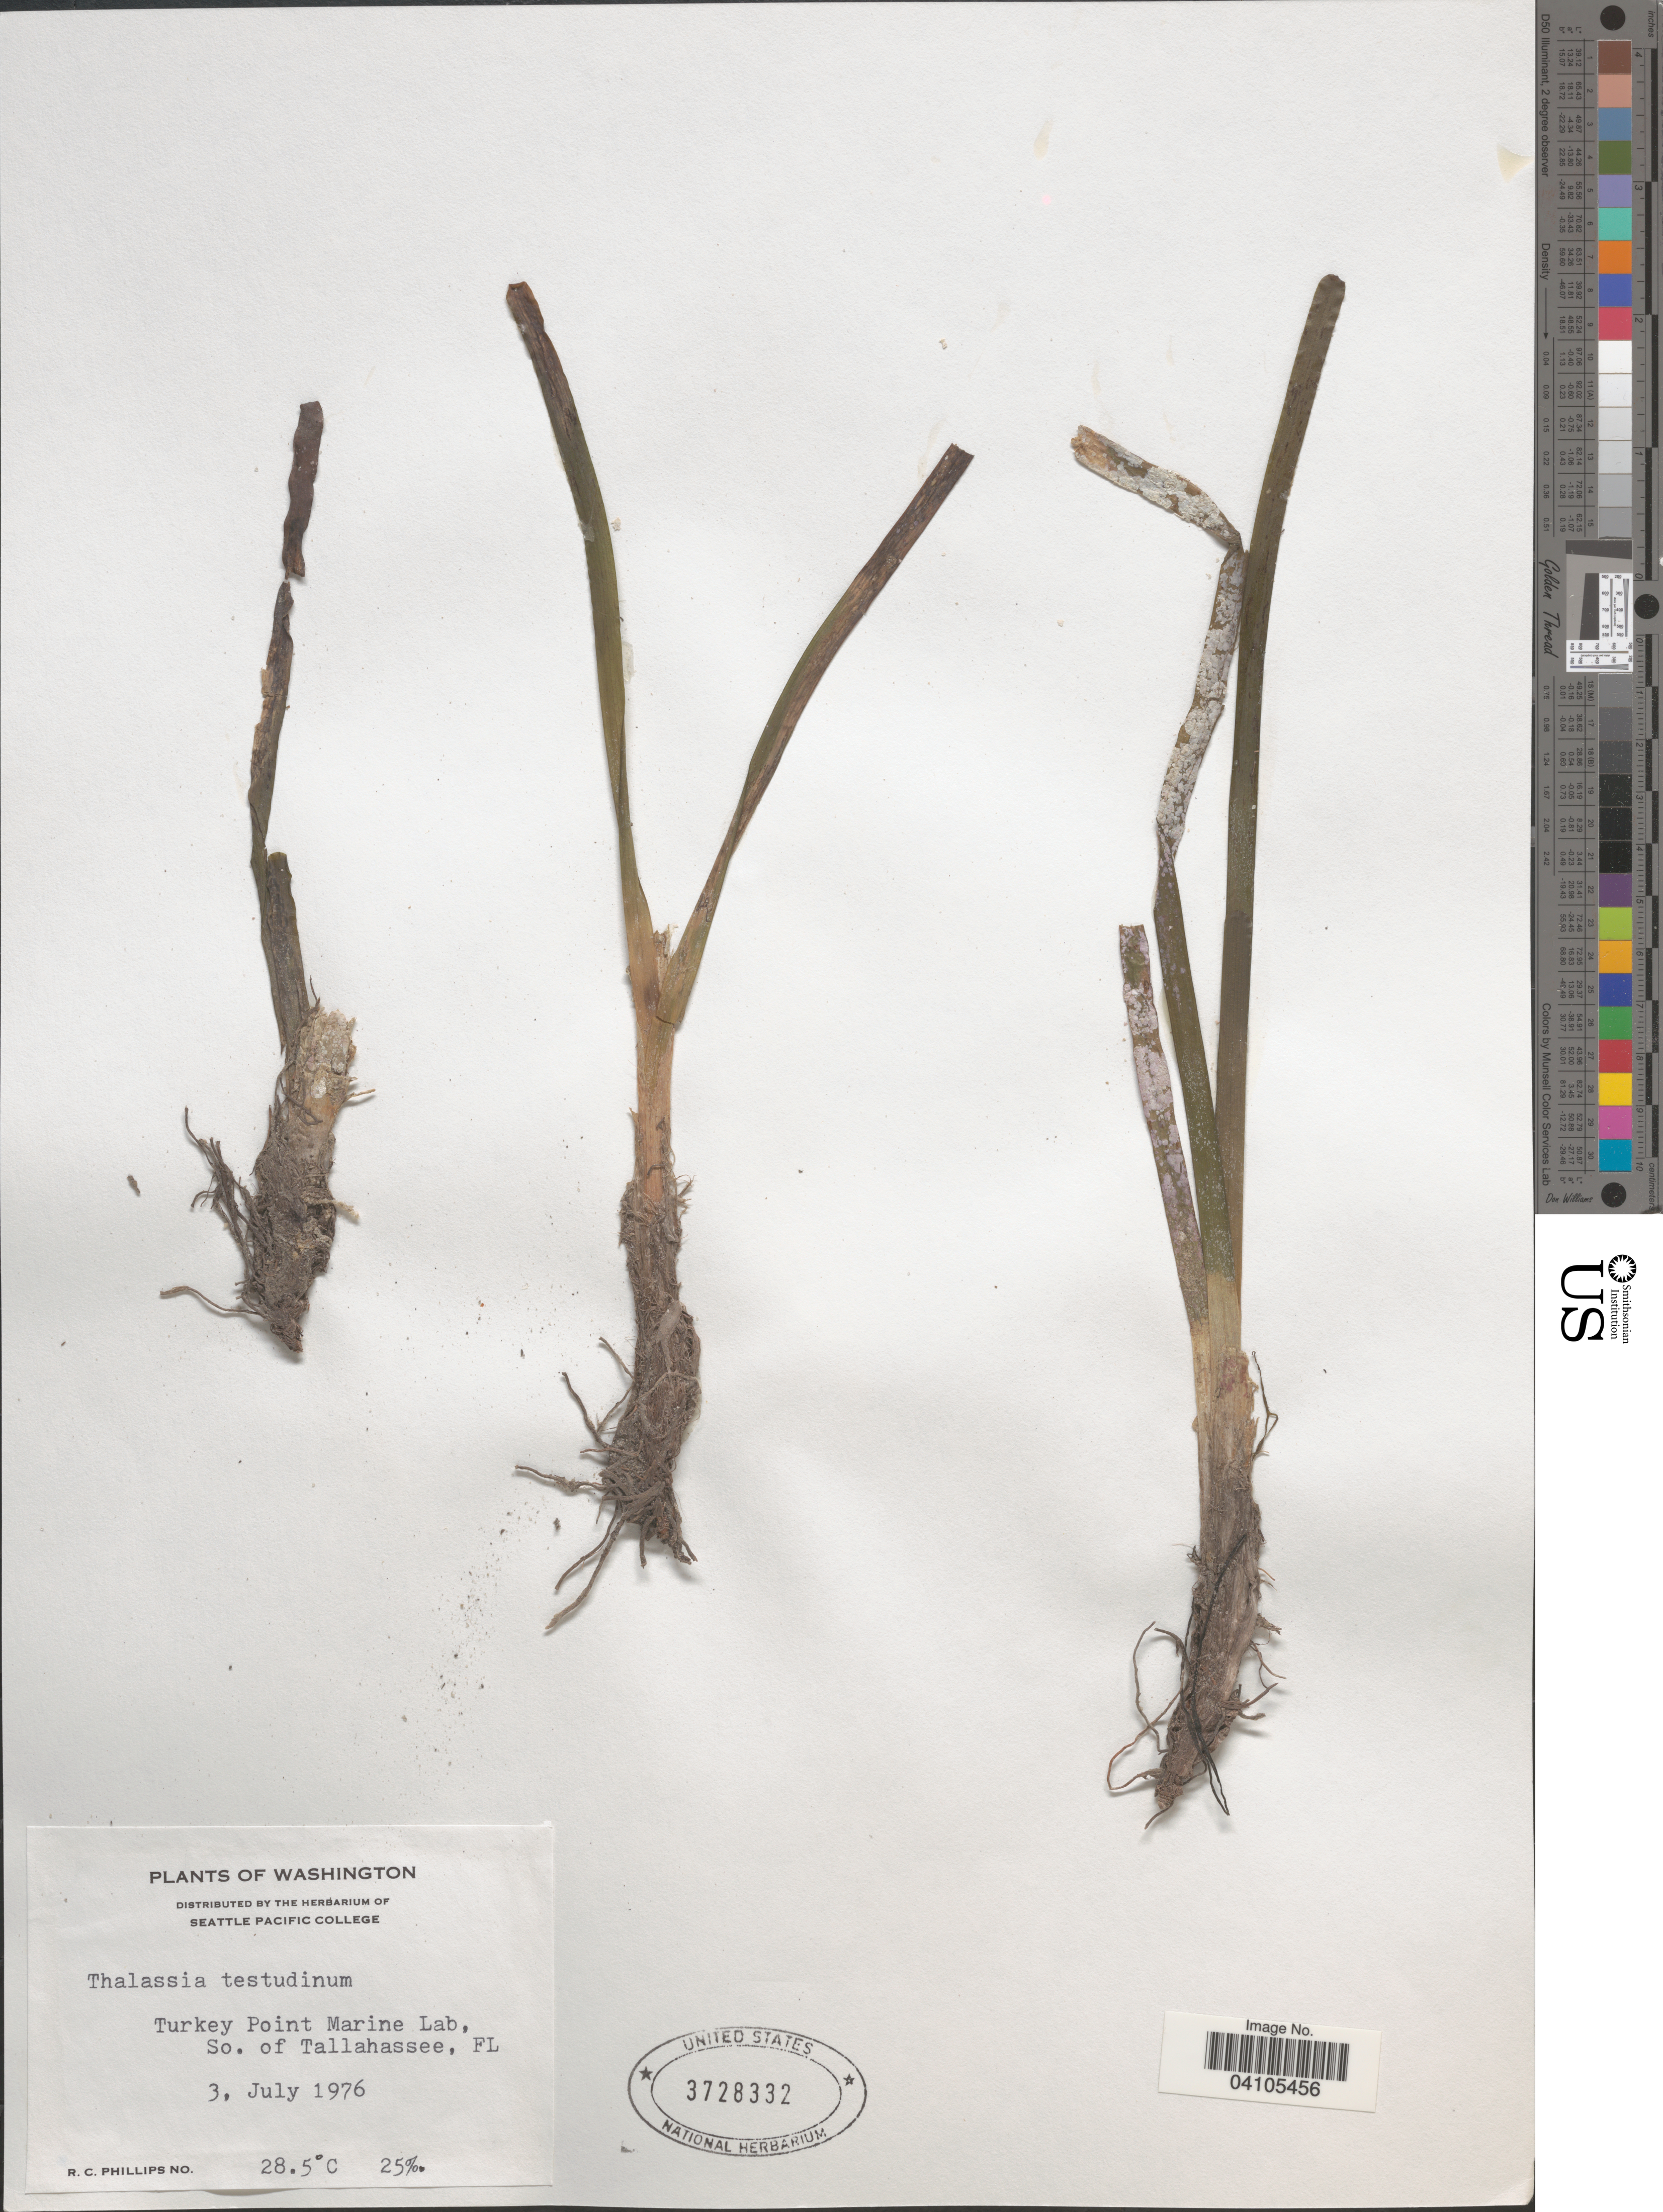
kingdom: Plantae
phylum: Tracheophyta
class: Liliopsida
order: Alismatales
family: Hydrocharitaceae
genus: Thalassia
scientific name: Thalassia testudinum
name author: Banks & Sol. ex K.D. Koenig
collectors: R. C. Phillips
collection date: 1976-07-03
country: United States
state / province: Florida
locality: Turkey Point Marine Lab, So. of Tallahassee.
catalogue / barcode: US 3728332